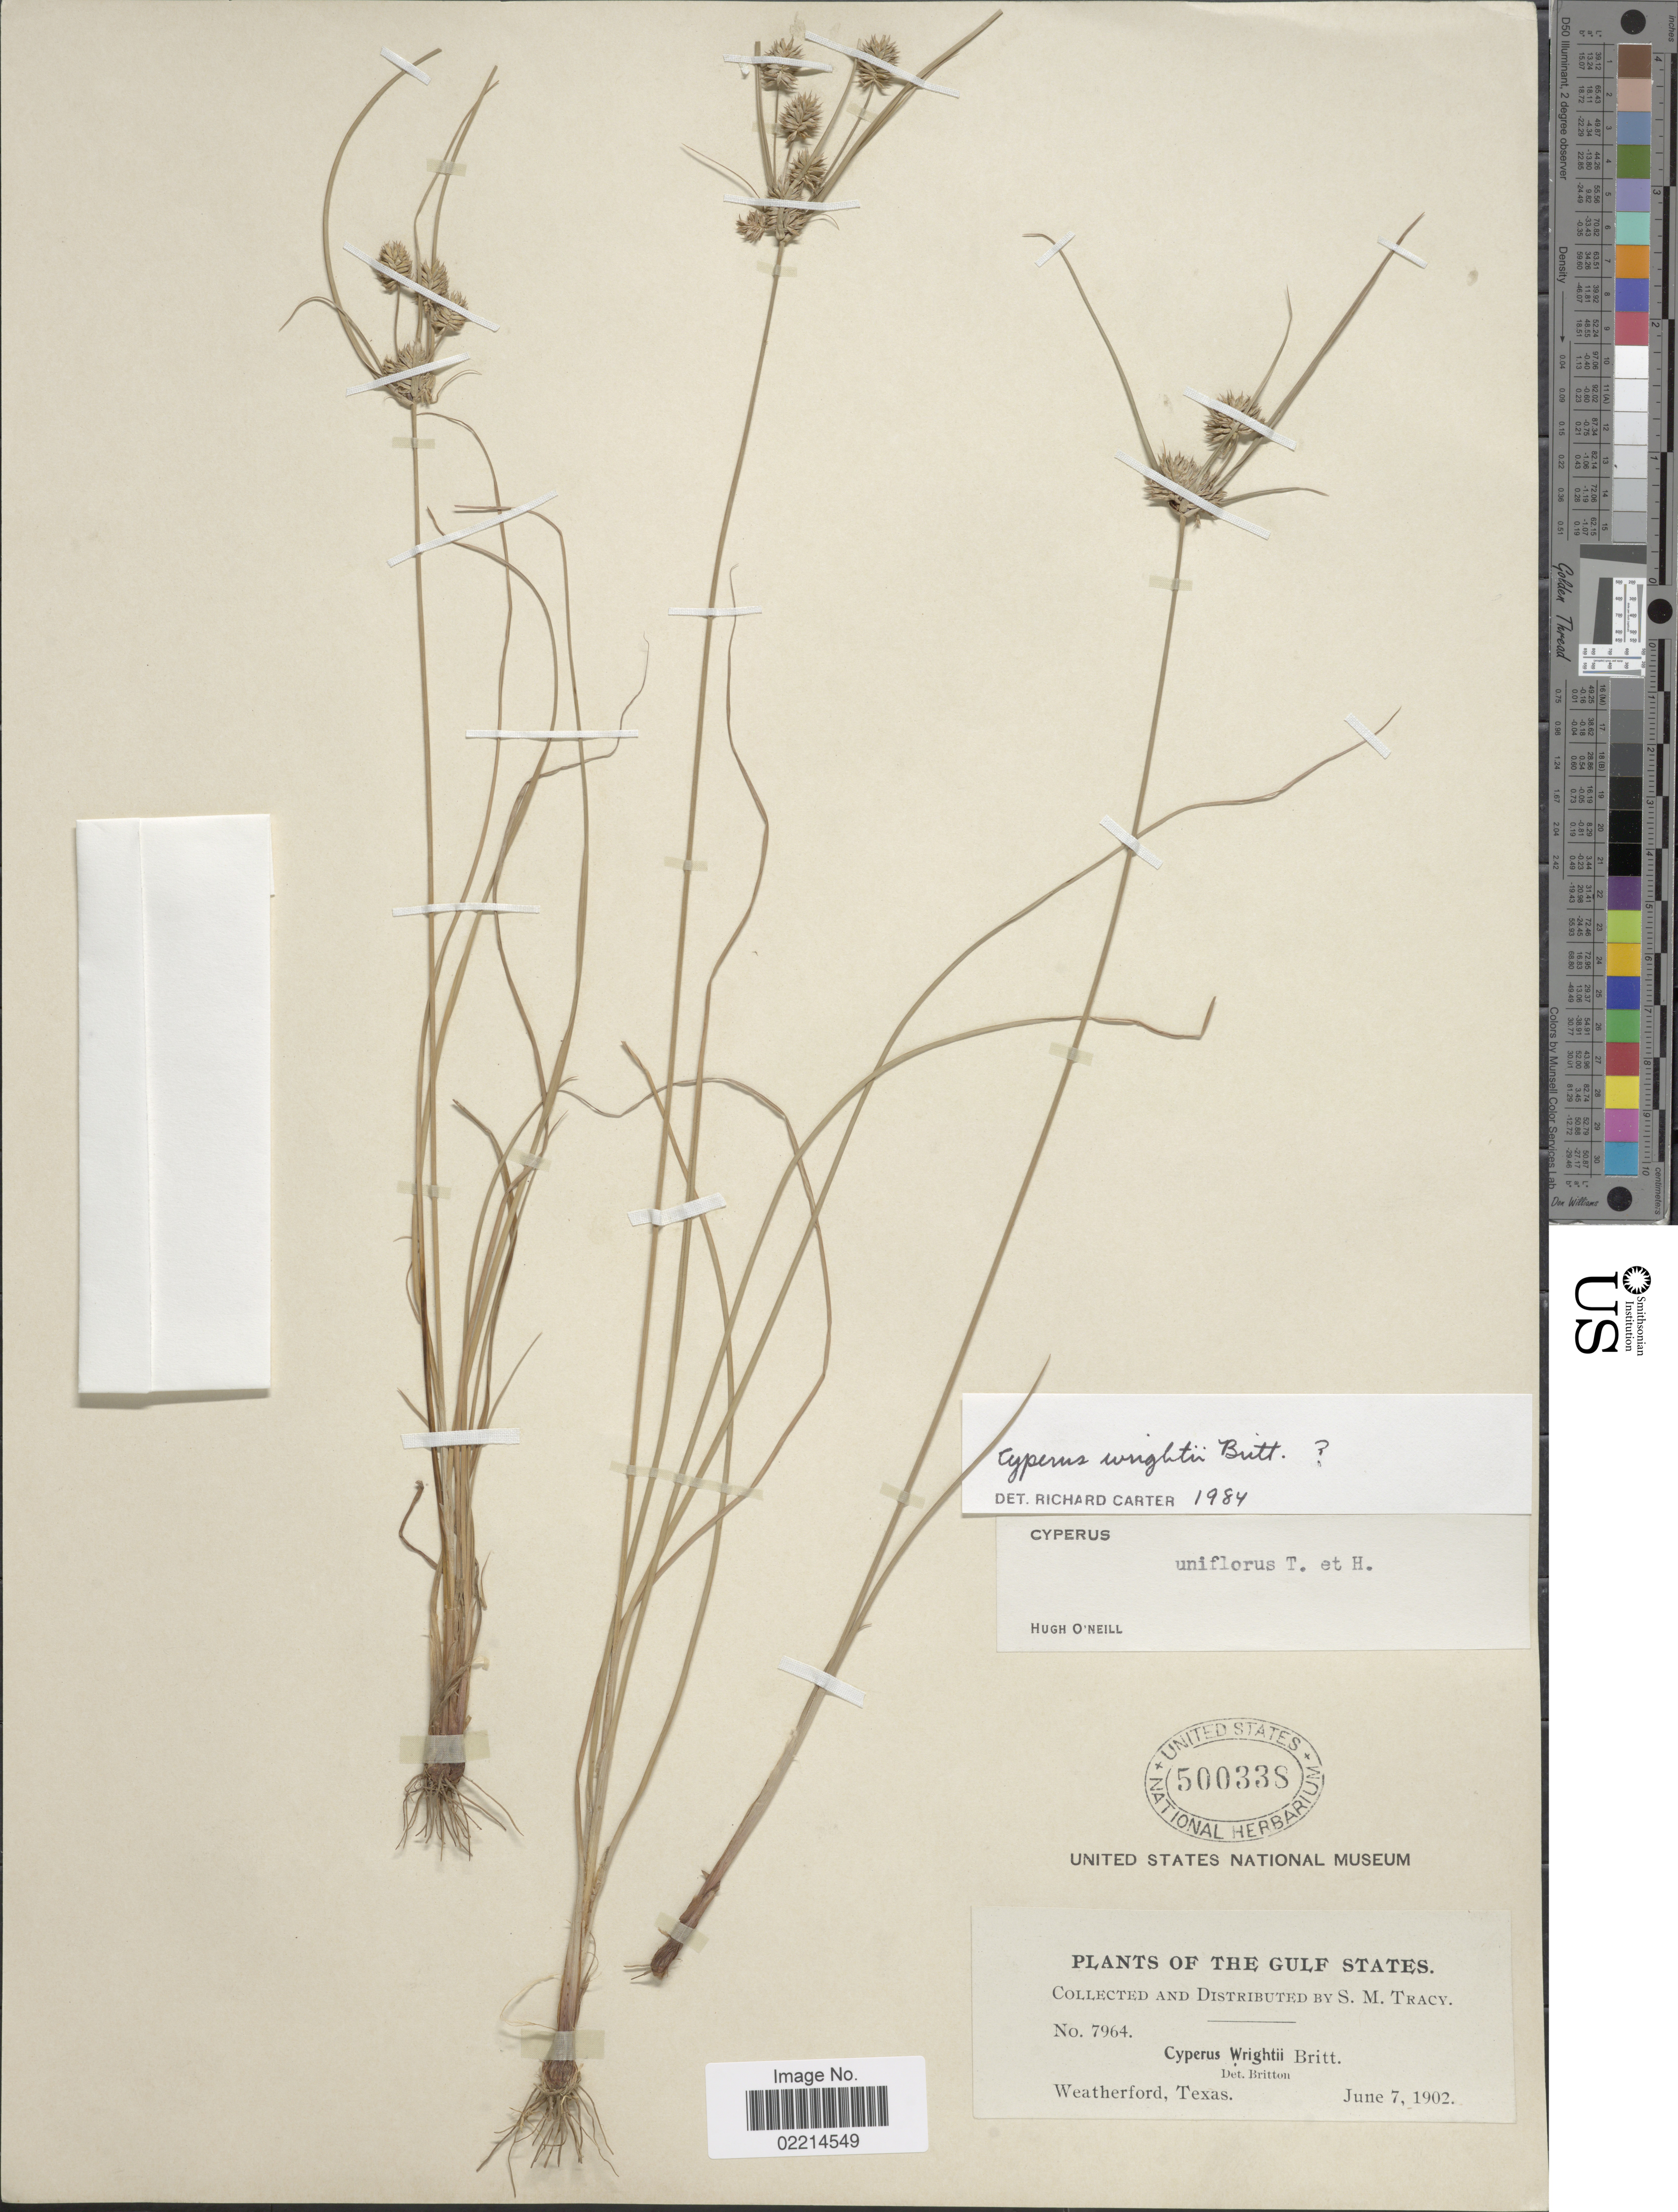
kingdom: Plantae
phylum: Tracheophyta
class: Liliopsida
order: Poales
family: Cyperaceae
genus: Cyperus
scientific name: Cyperus dipsaceus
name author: Liebm.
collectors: S. M. Tracy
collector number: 7964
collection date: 1902-06-07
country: United States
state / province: Texas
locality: The Gulf States, Weatherford.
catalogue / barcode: US 500338